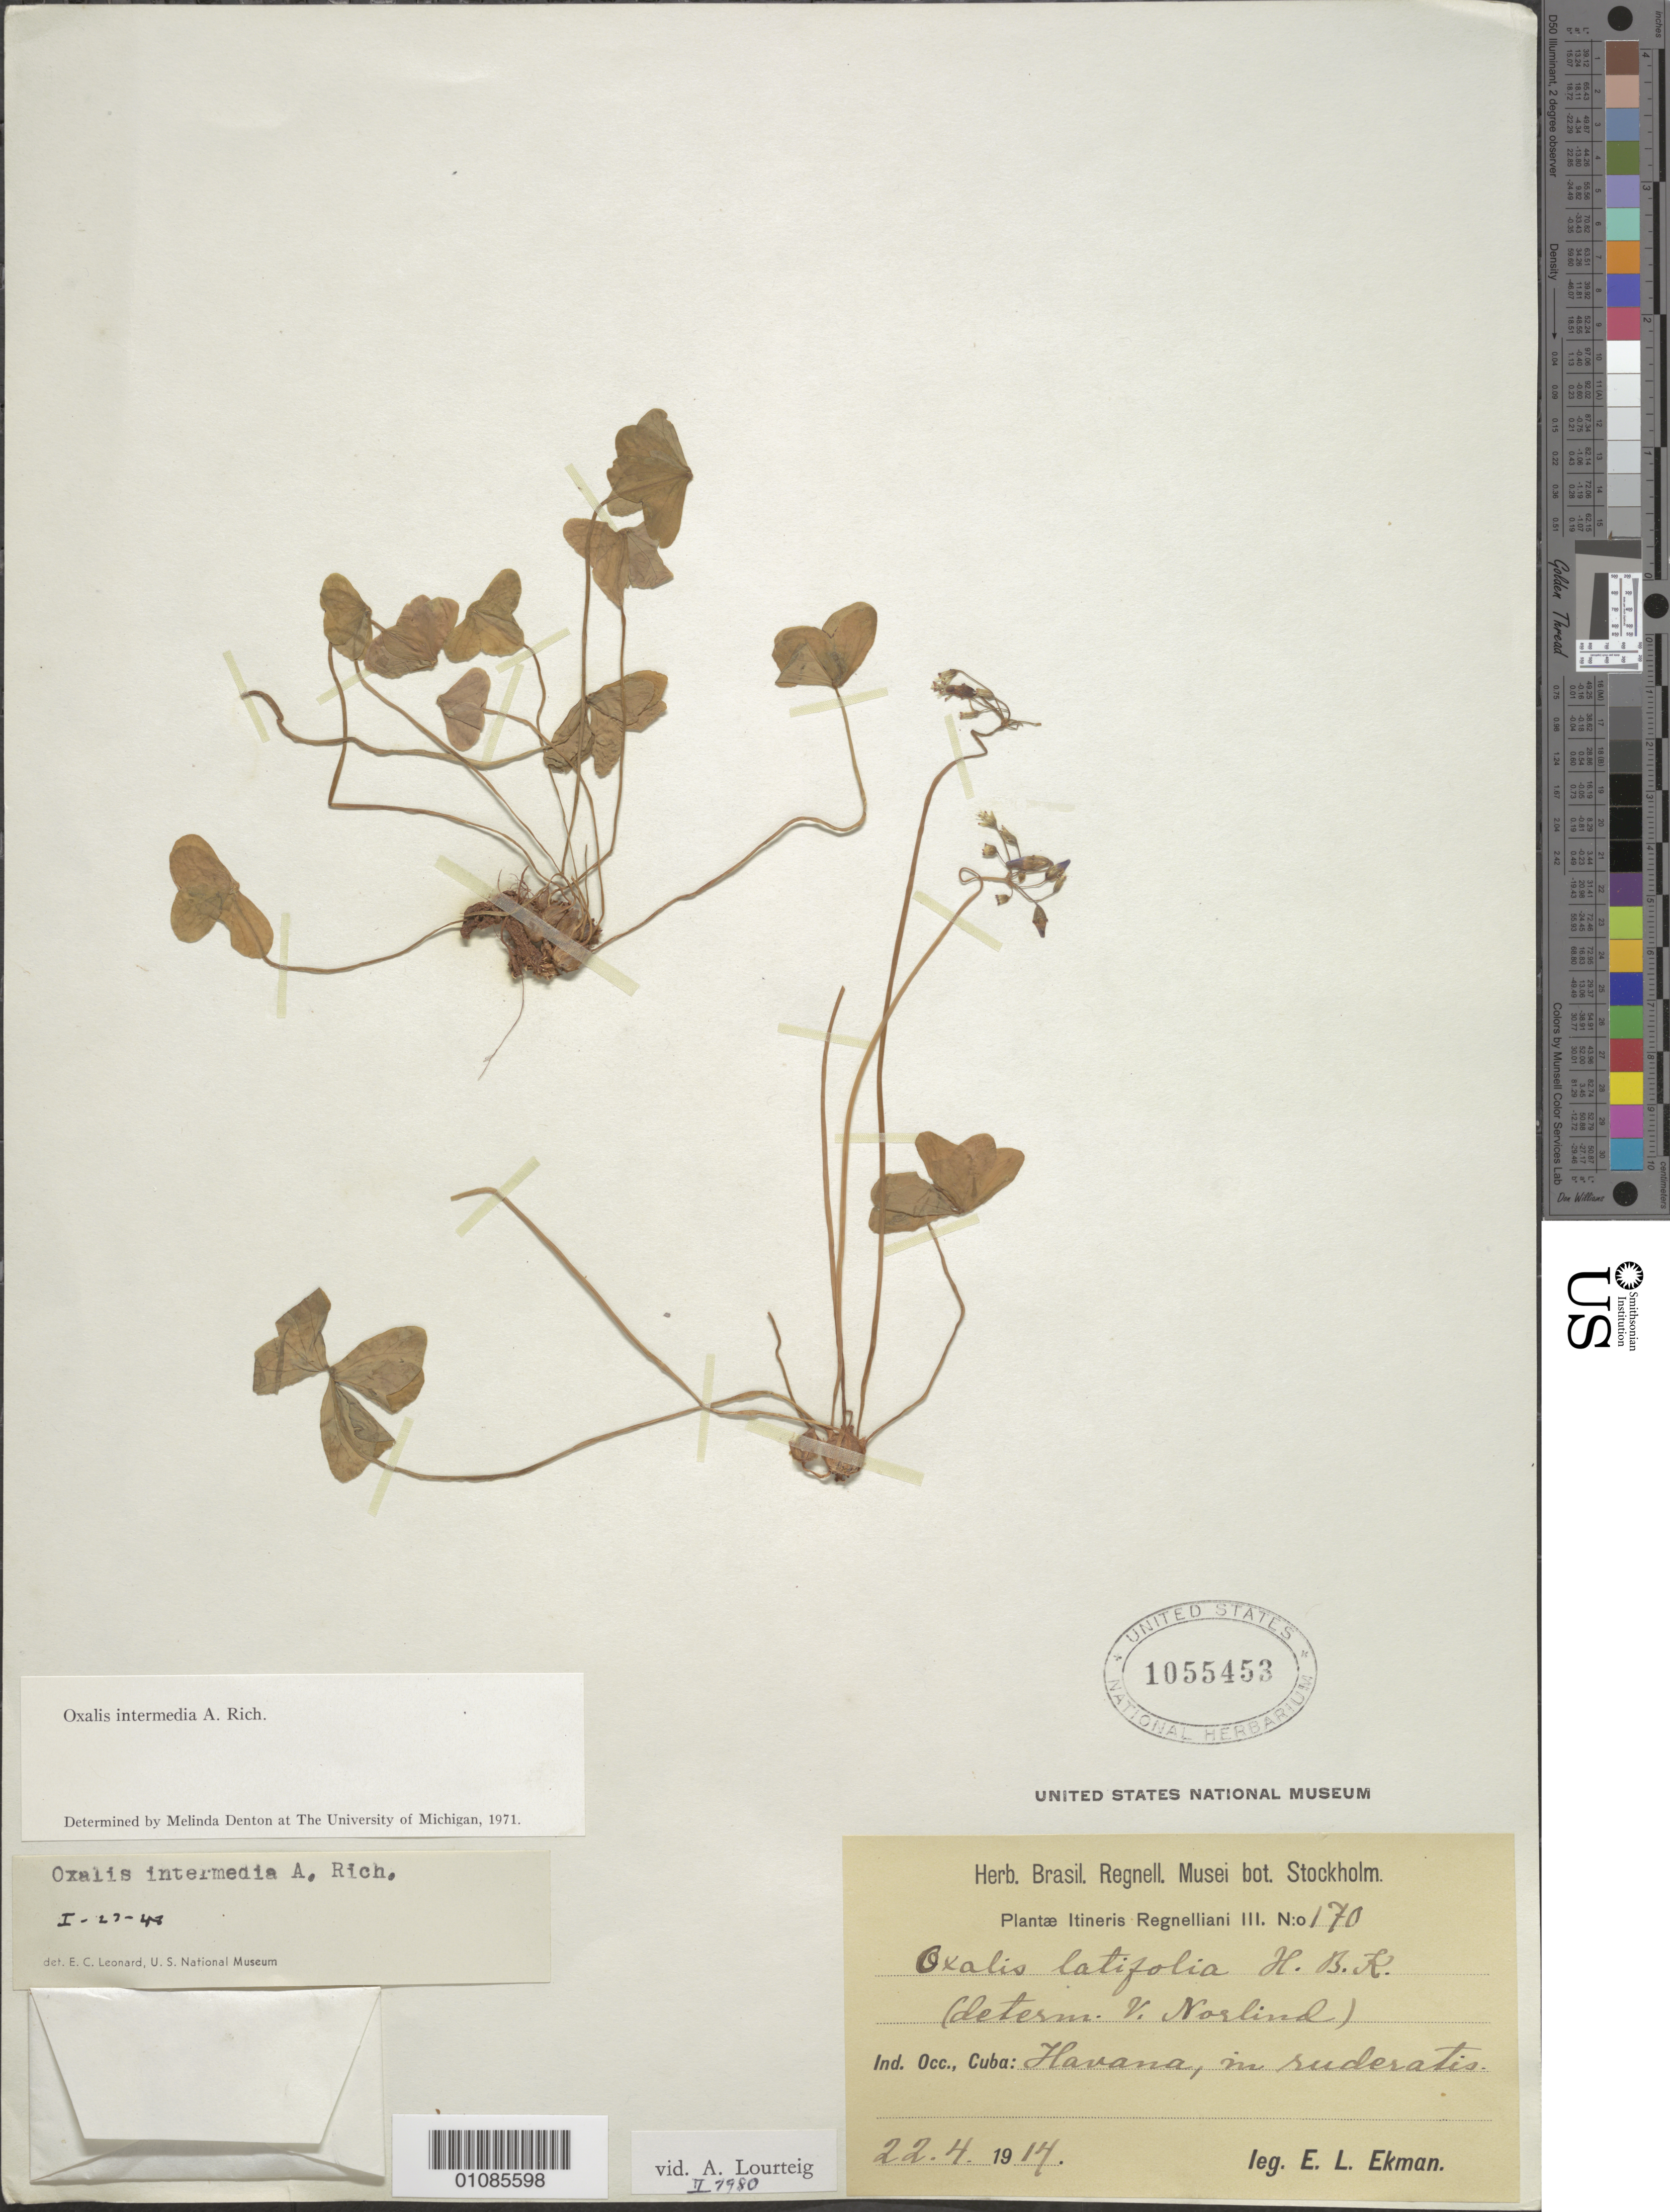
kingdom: Plantae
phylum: Tracheophyta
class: Magnoliopsida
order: Oxalidales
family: Oxalidaceae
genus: Oxalis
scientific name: Oxalis latifolia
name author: Kunth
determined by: Lourteig, A.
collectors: E. L. Ekman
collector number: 170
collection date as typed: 22 Apr 1914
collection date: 1914-04-22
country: Cuba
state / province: La Habana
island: Cuba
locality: La Habana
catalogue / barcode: US 1055453